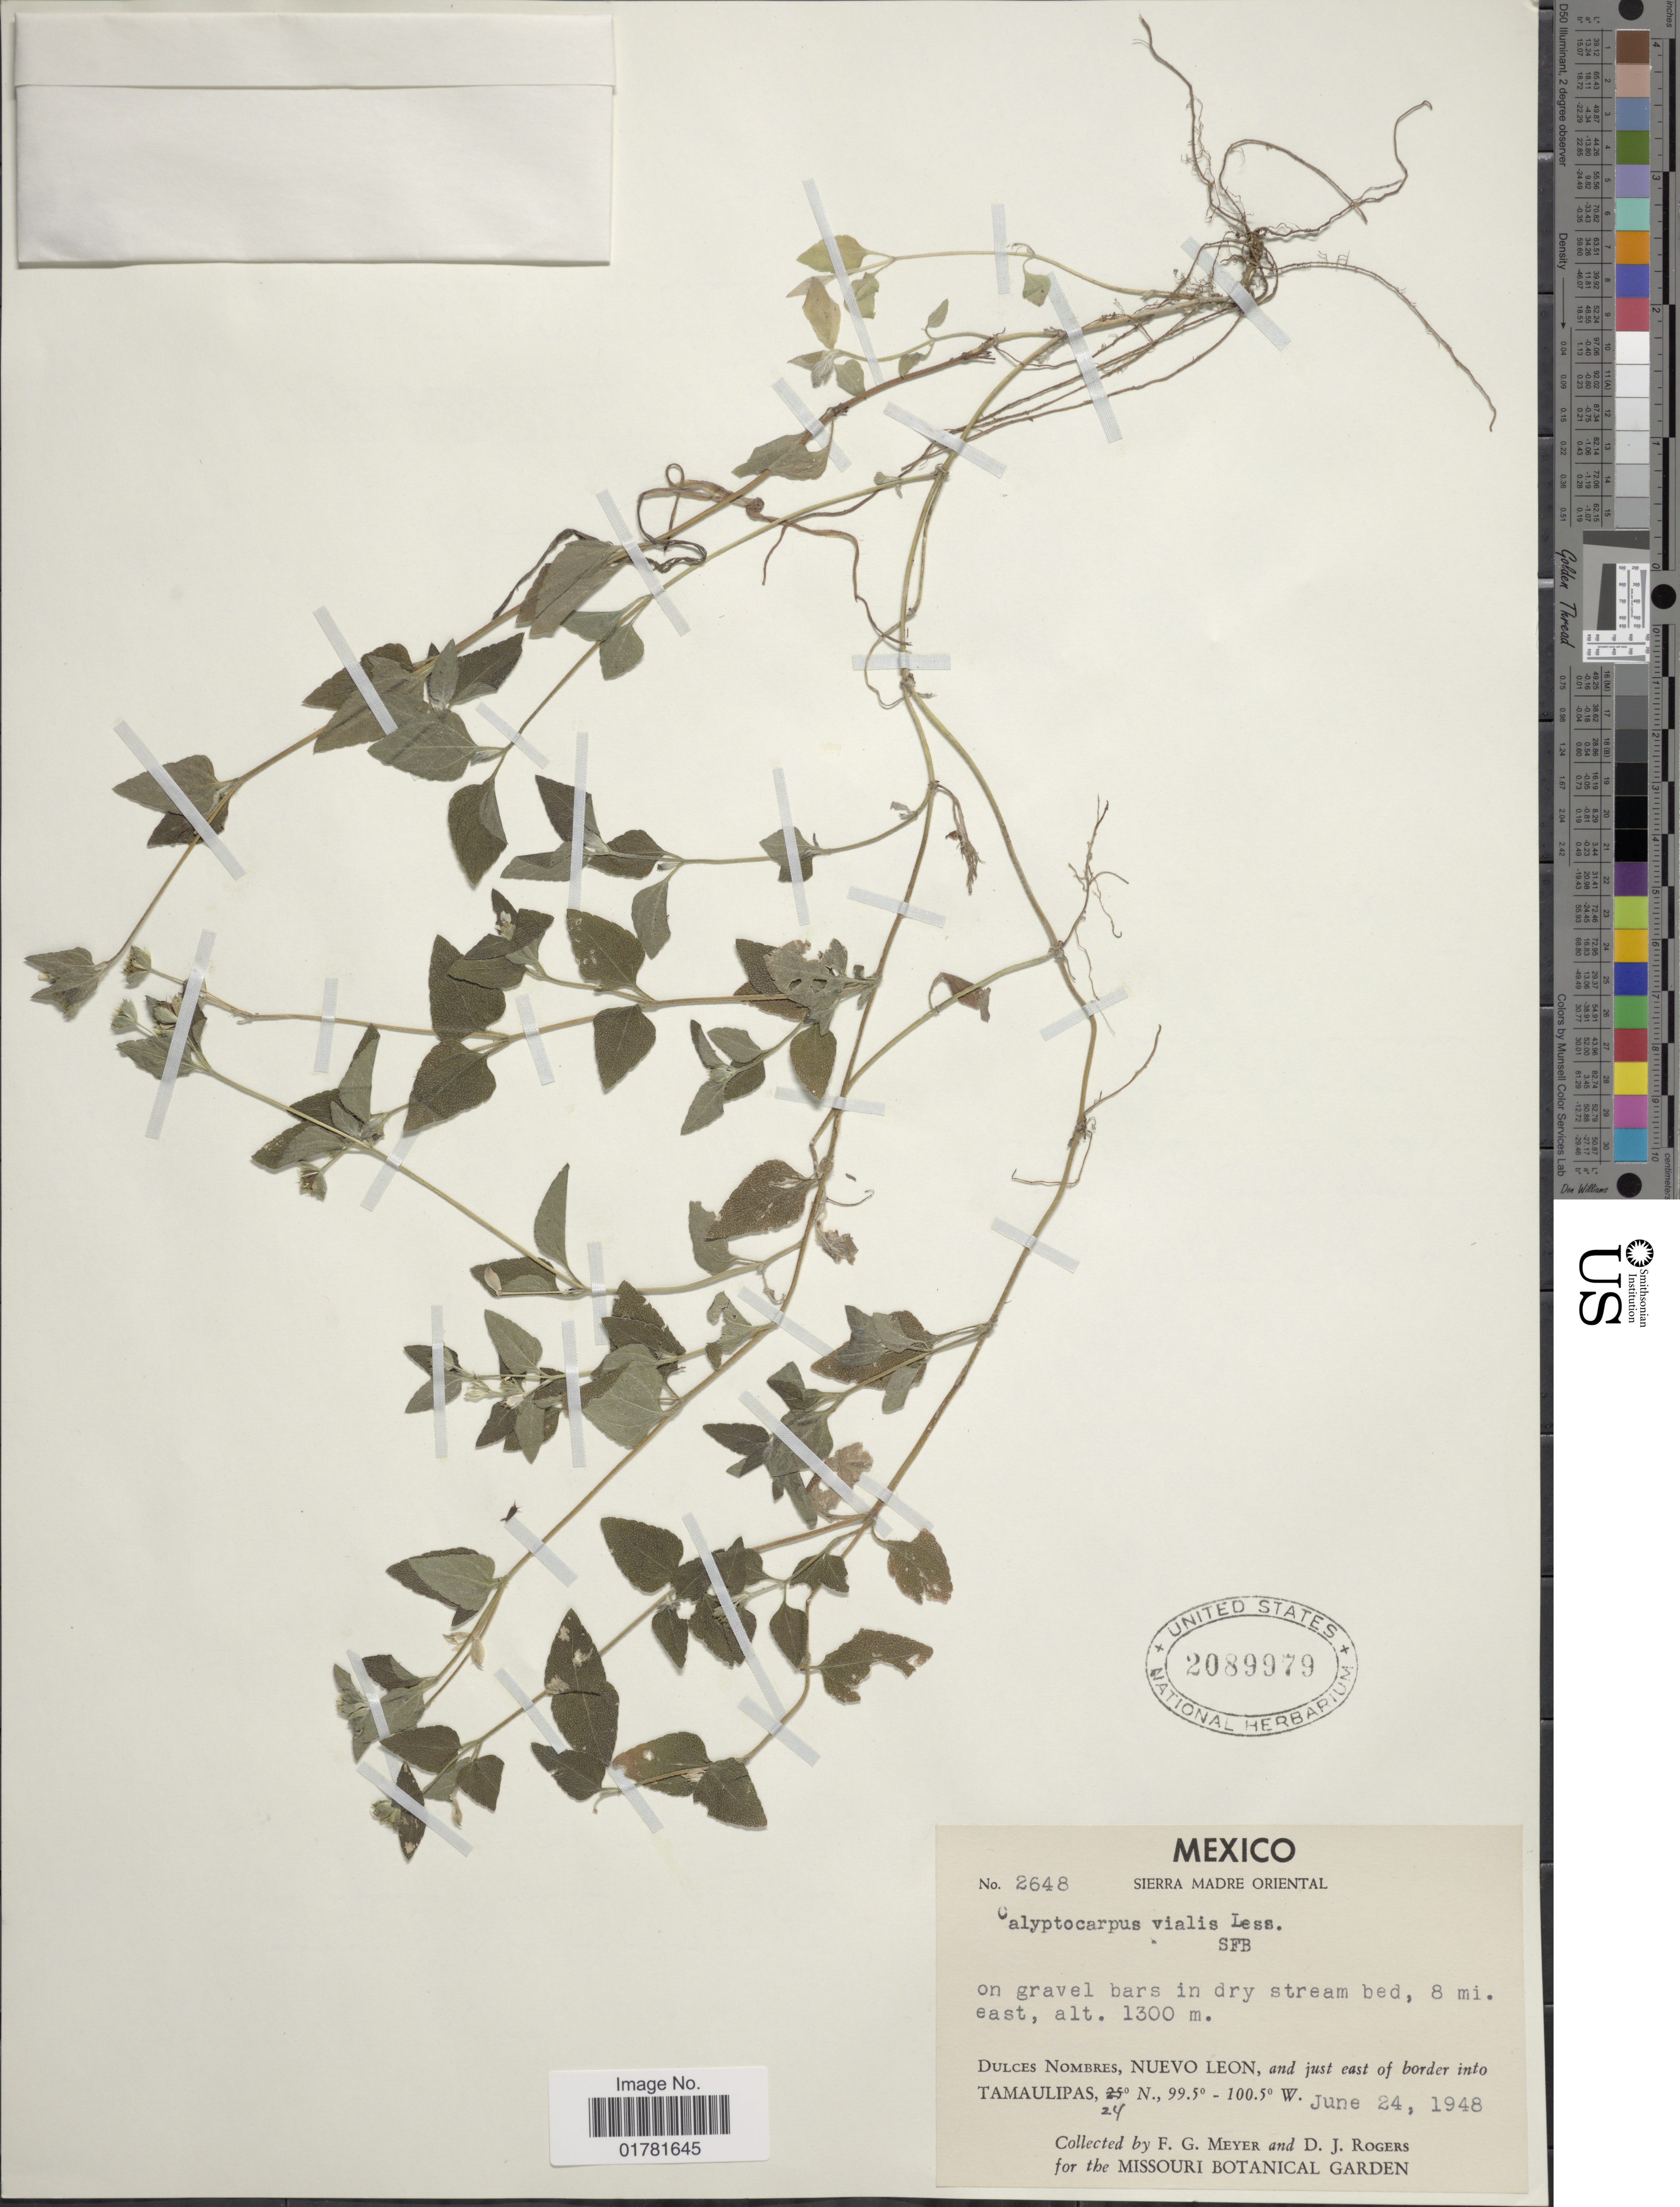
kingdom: Plantae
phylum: Tracheophyta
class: Magnoliopsida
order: Asterales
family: Asteraceae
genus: Calyptocarpus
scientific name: Calyptocarpus vialis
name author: Less.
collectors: F. G. Meyer & D. J. Rogers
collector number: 2648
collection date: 1948-06-24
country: Mexico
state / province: Nuevo León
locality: Sierra Madre Oriental, Dulces Nombres, Nuevo Leon, and just east of border into Tamaulipas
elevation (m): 1300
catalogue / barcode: US 2089979